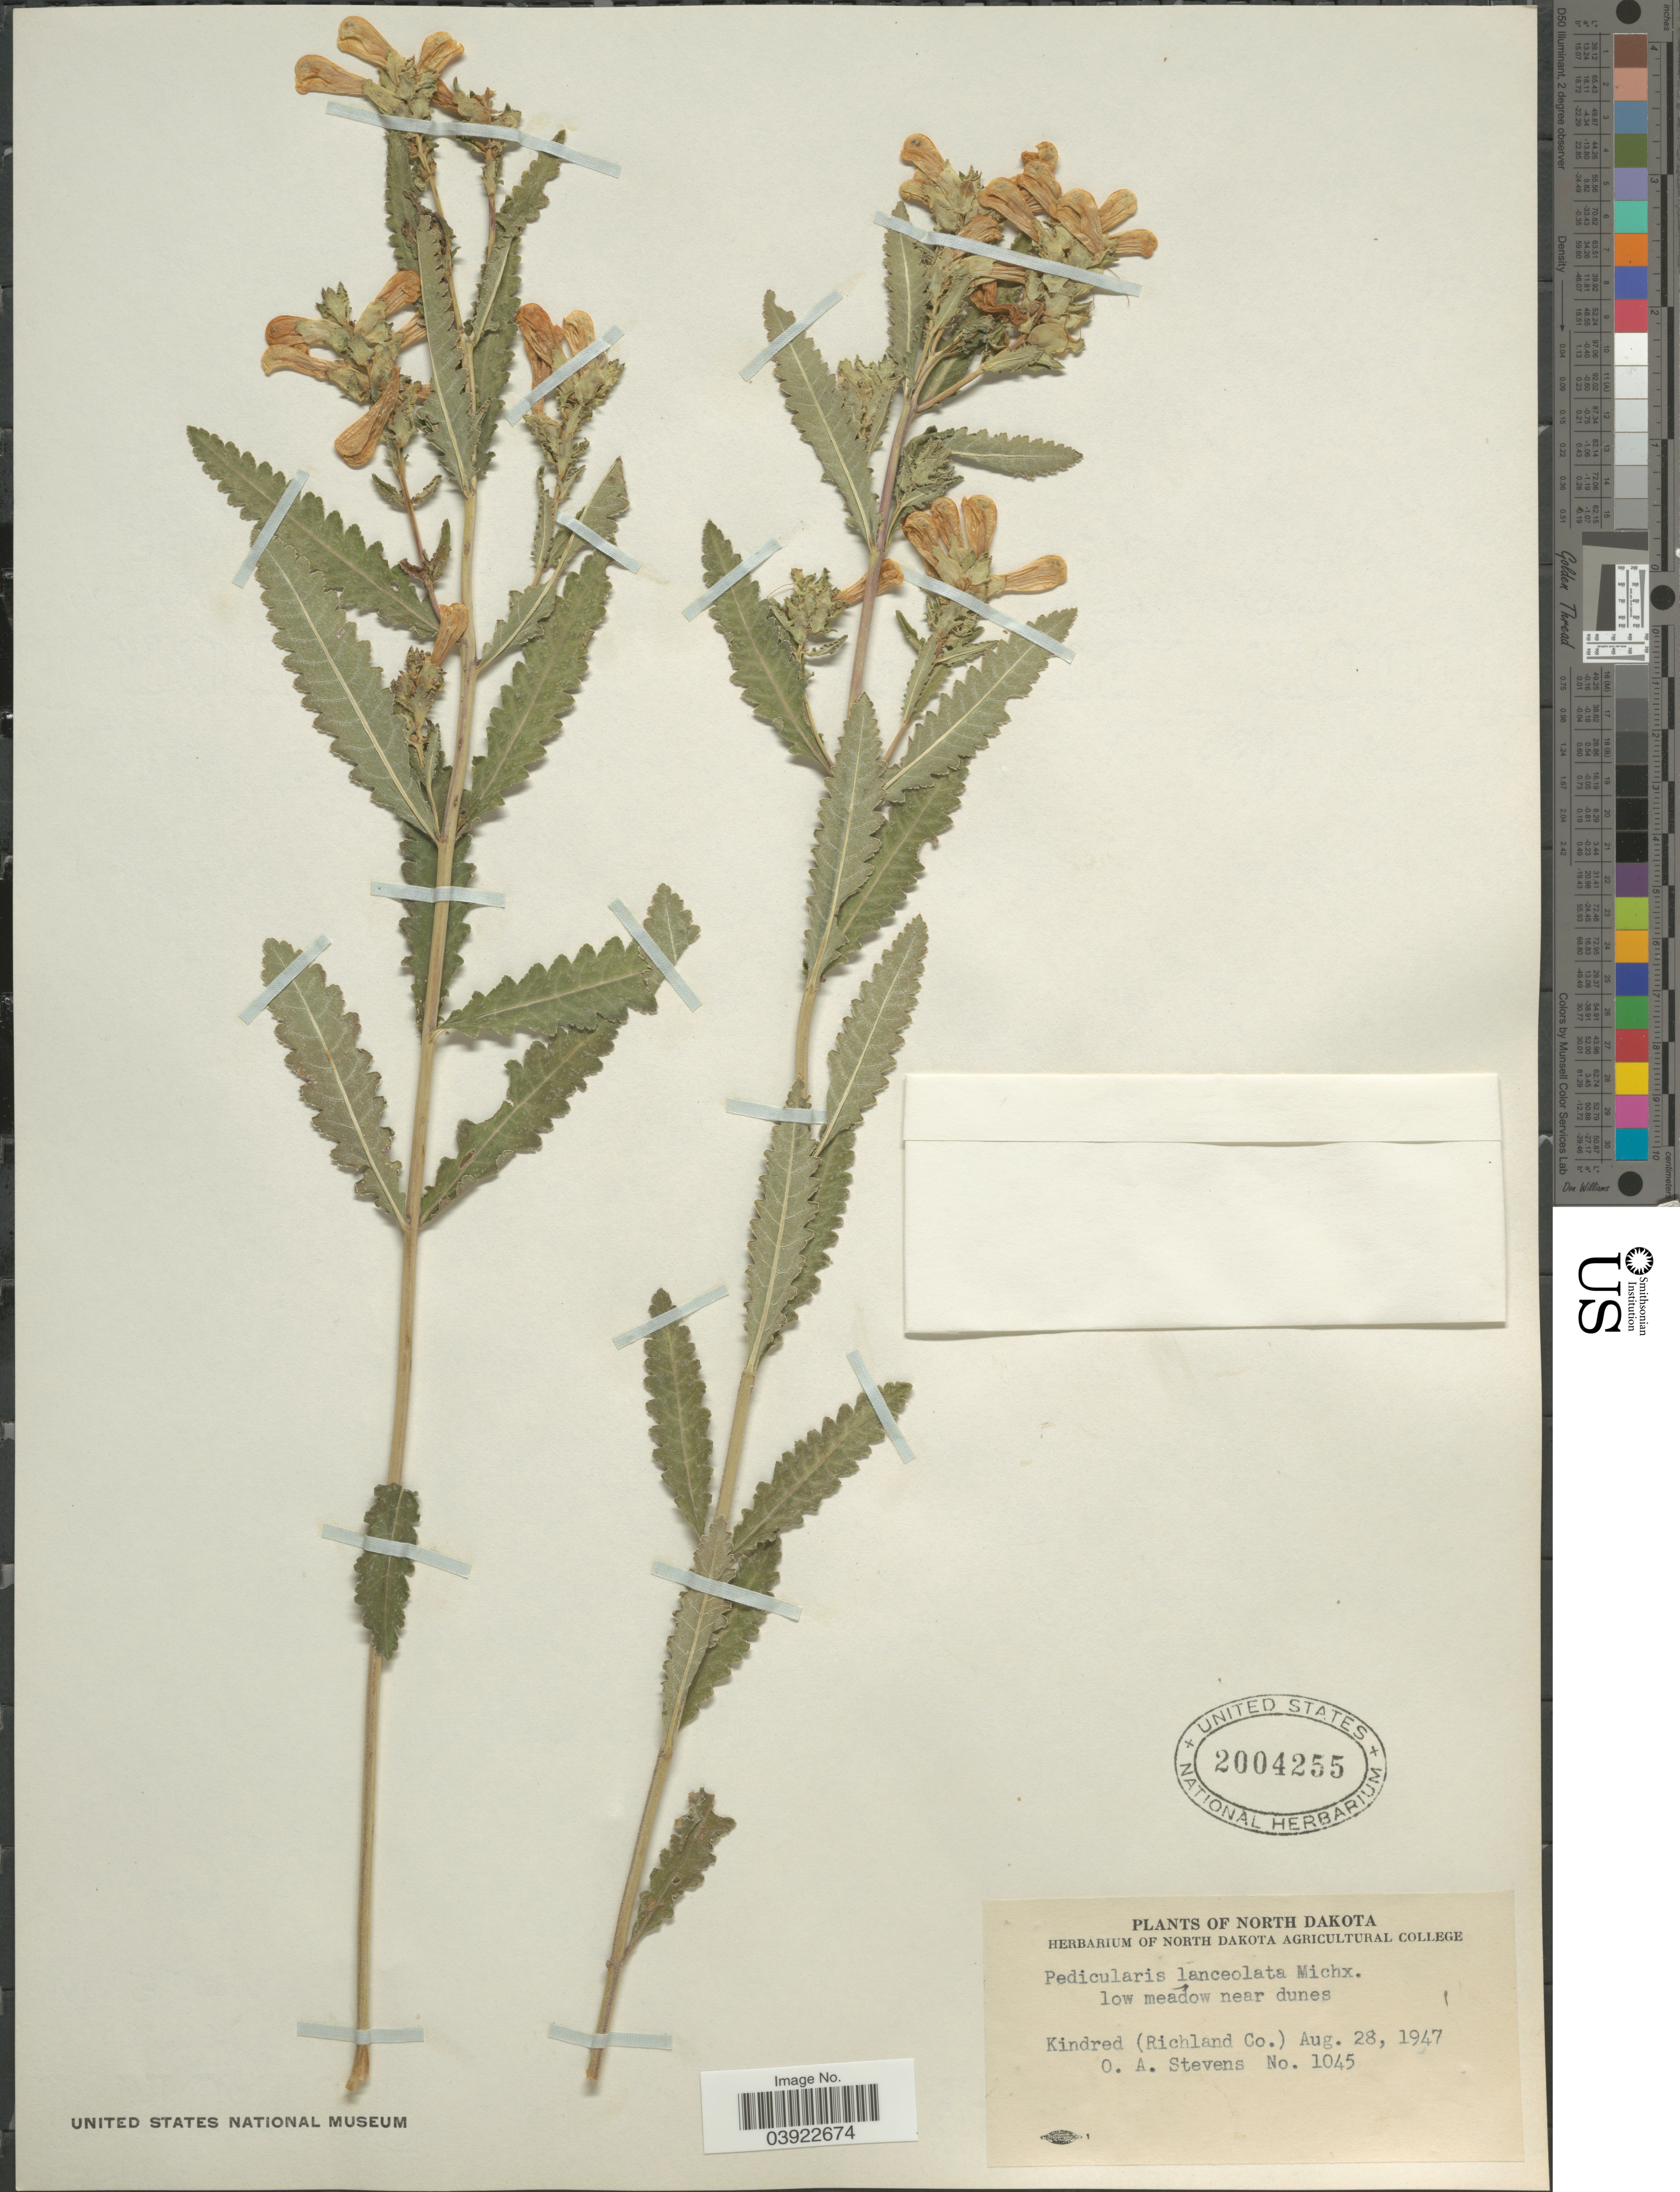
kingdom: Plantae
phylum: Tracheophyta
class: Magnoliopsida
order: Lamiales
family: Orobanchaceae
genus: Pedicularis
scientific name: Pedicularis lanceolata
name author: Michx.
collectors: O. A. Stevens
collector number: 1045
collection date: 1947-08-28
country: United States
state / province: North Dakota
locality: Low meadow near dunes. Kindred (Richland Co.).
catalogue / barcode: US 2004255